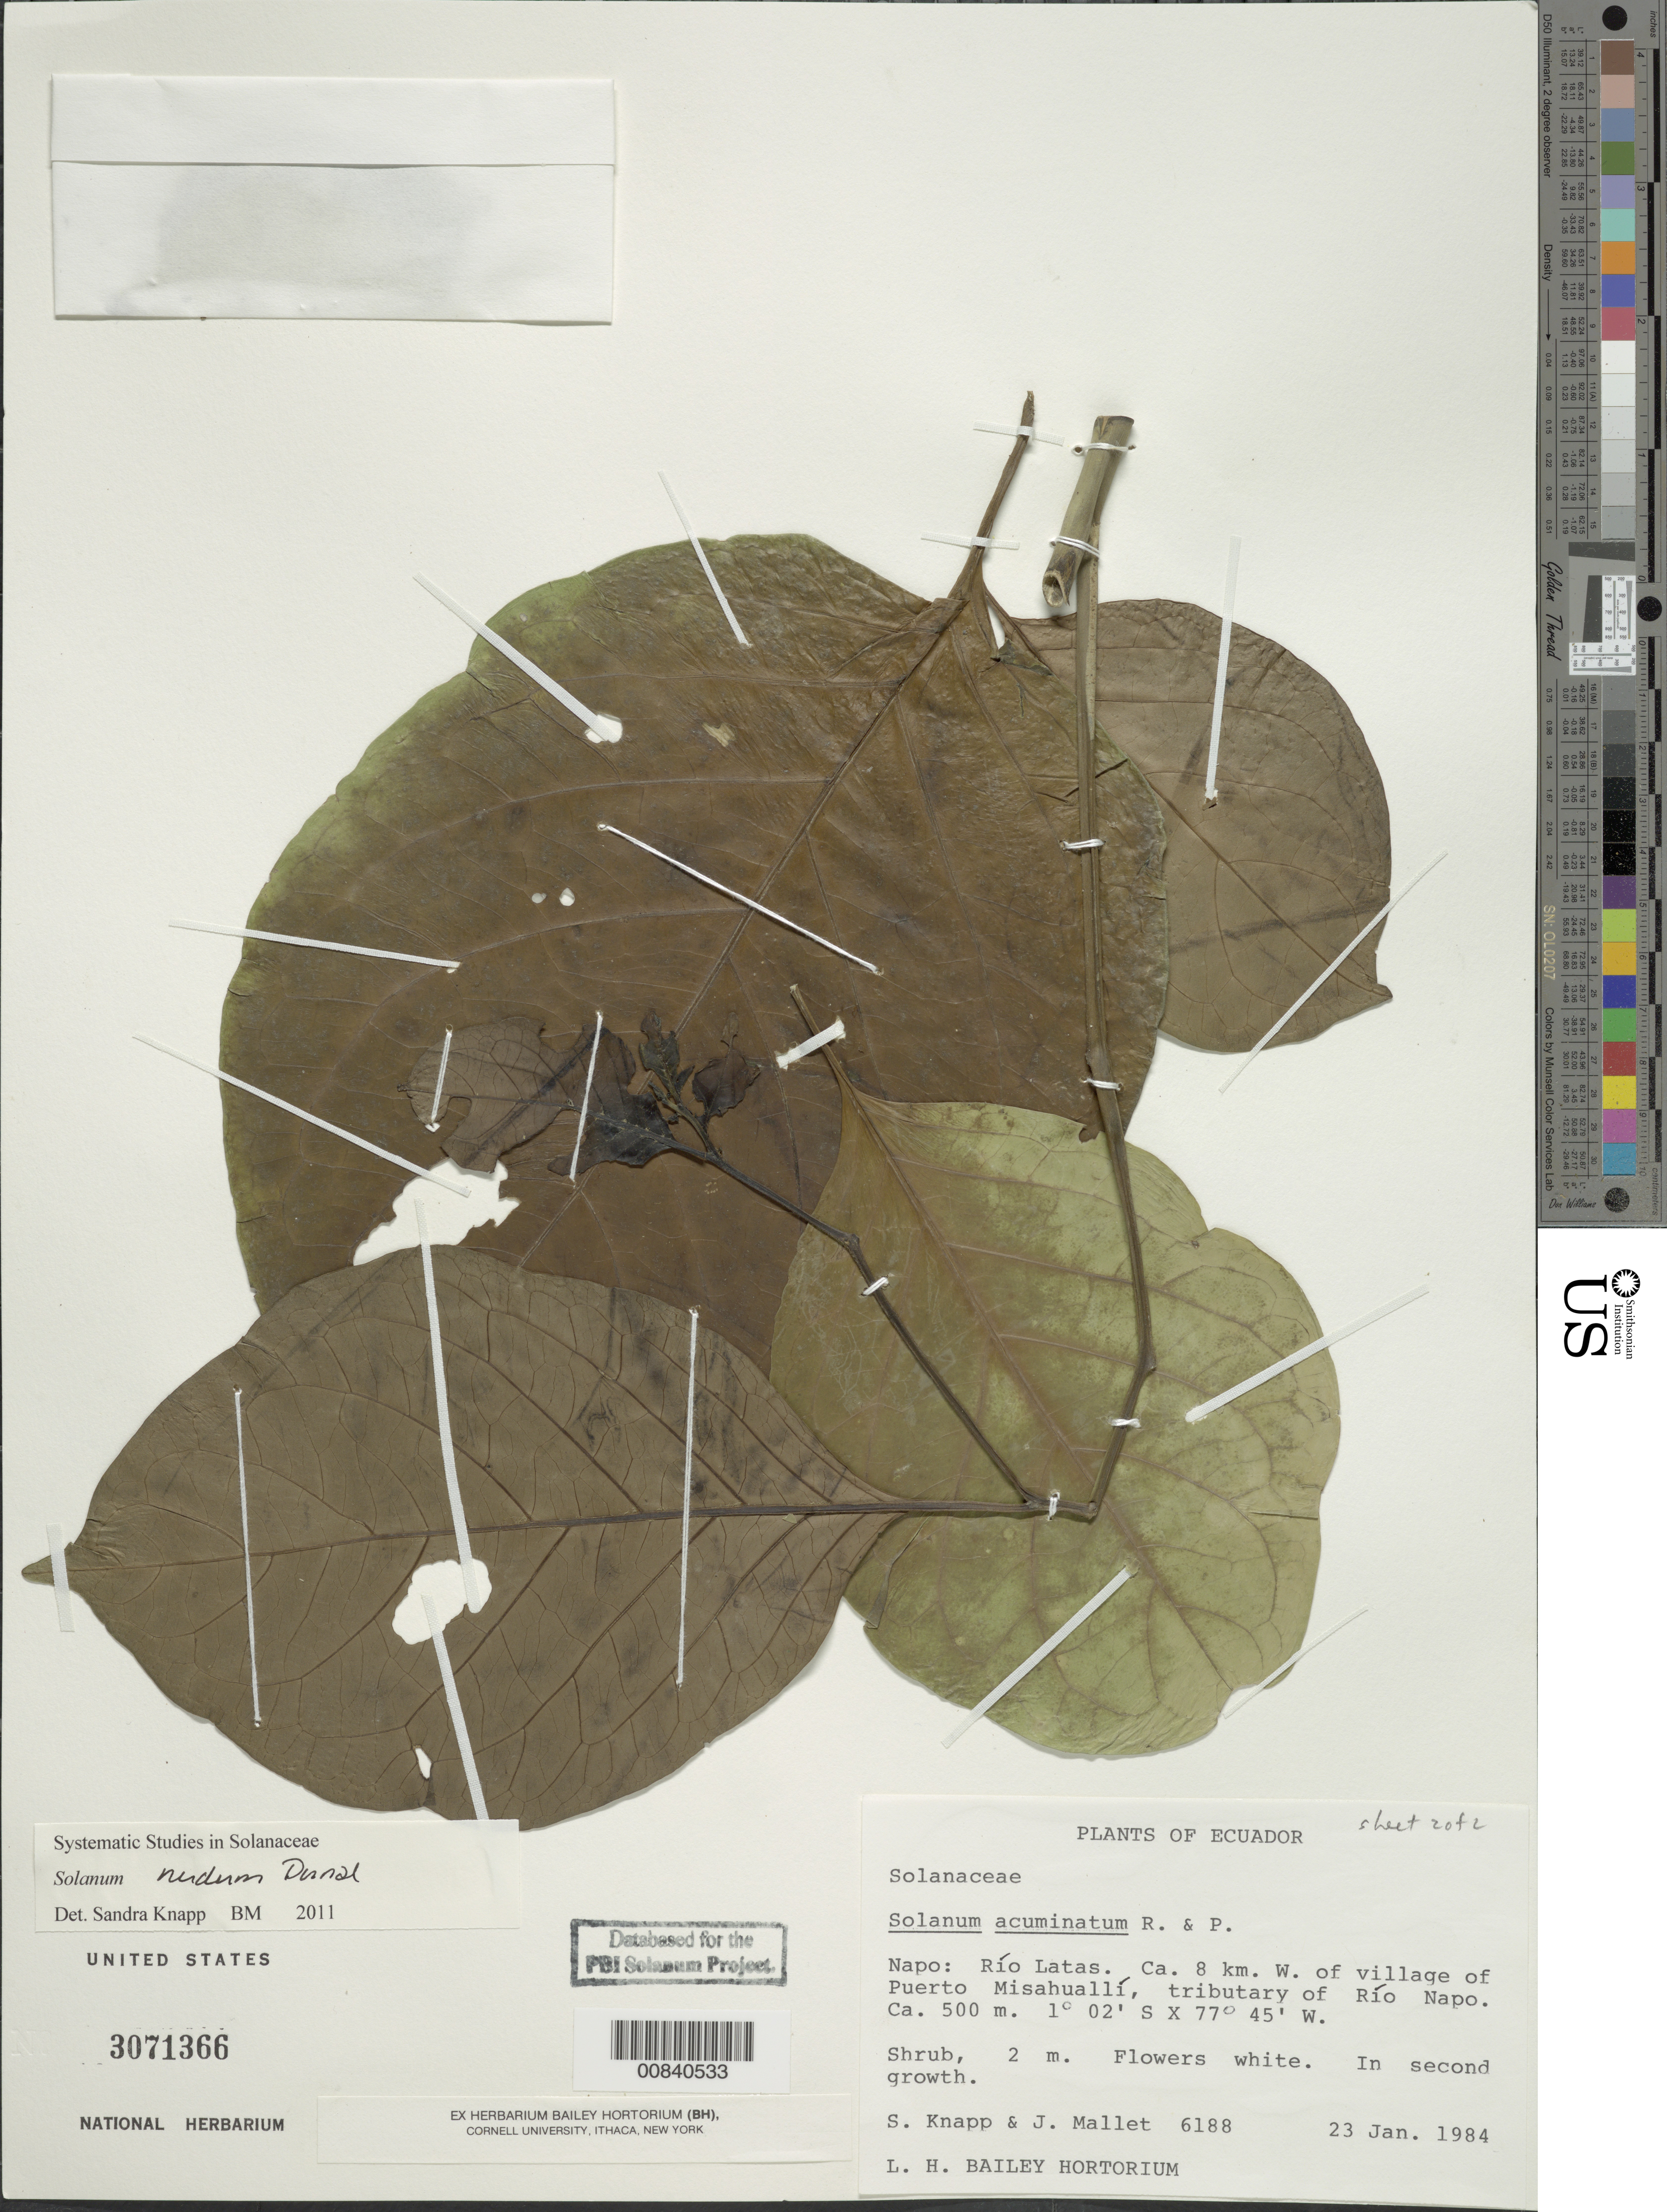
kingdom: Plantae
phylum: Tracheophyta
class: Magnoliopsida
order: Solanales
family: Solanaceae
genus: Solanum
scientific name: Solanum nudum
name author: Dunal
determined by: Knapp, S. D.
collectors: S. Knapp & J. Mallet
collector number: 6188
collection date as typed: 23 Jan 1984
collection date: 1984-01-23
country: Ecuador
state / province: Napo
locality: Río Latas. Ca. 8 km. W. of village of Puerto Misahuallí., tributary of Río Napo.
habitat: In second growth.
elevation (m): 500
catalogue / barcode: US 3071366